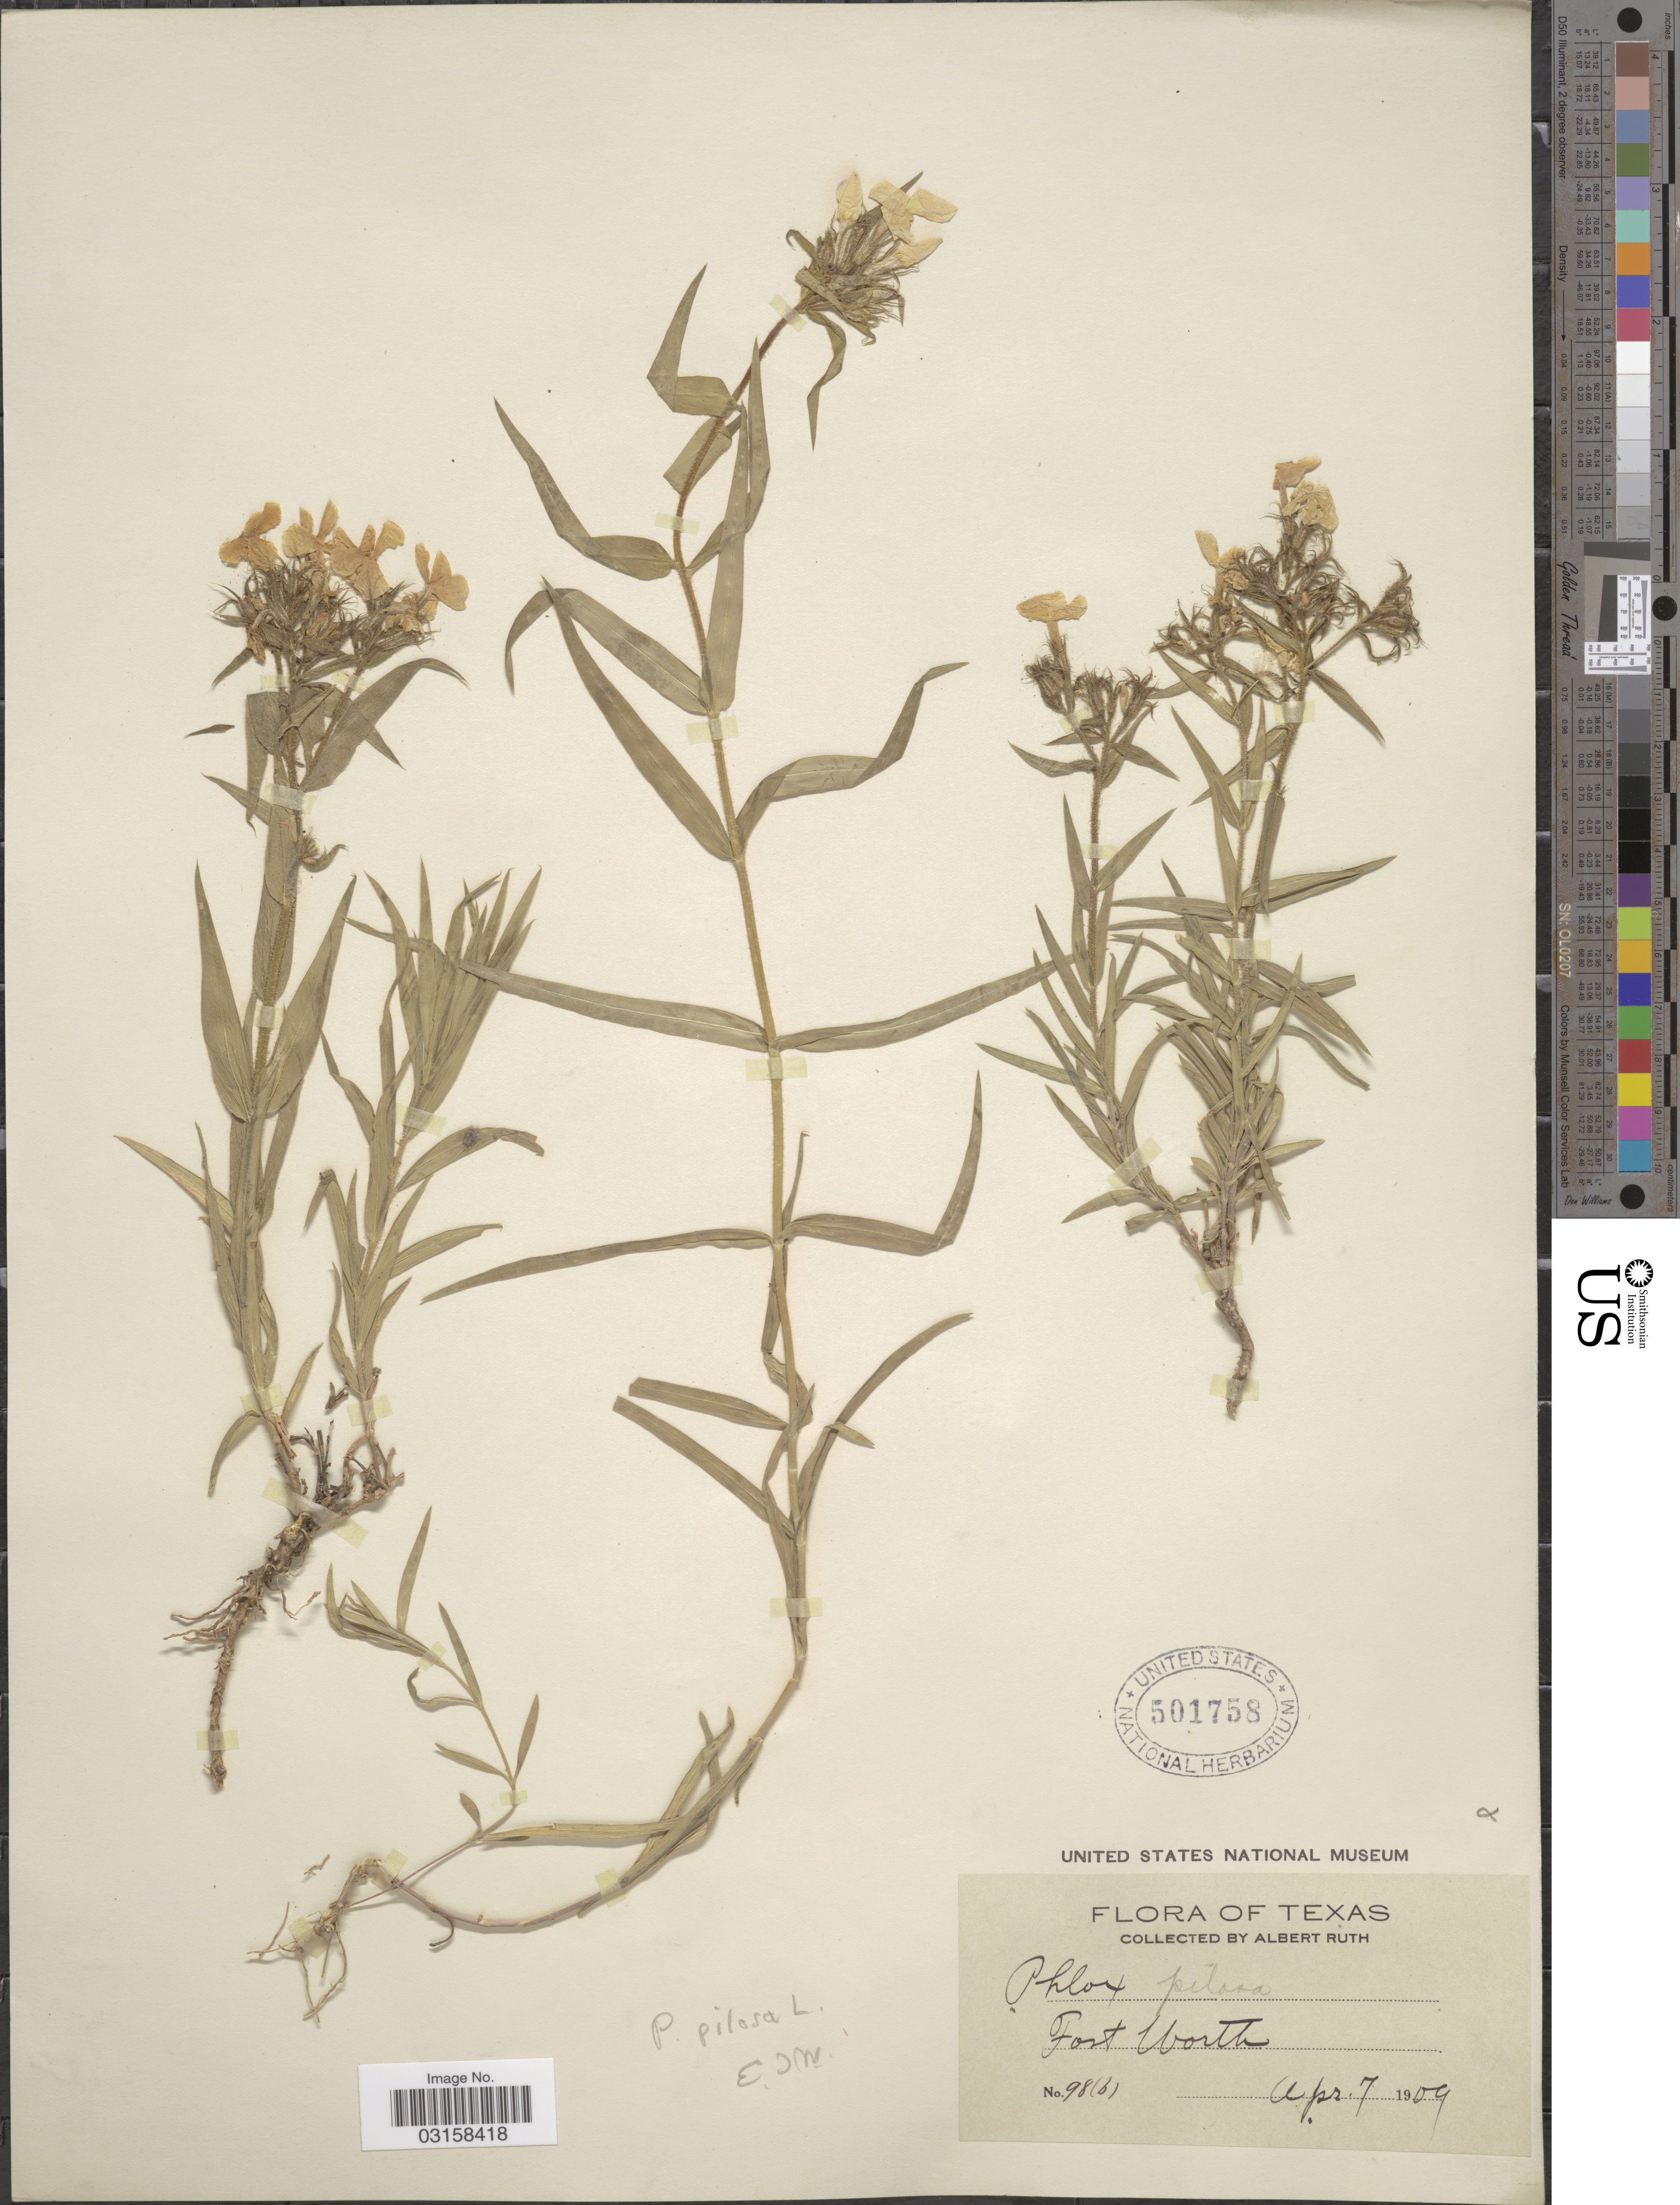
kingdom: Plantae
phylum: Tracheophyta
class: Magnoliopsida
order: Ericales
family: Polemoniaceae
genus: Phlox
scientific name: Phlox pilosa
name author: L.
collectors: A. Ruth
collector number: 98(b)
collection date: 1909-04-07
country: United States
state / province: Texas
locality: Fort Worth.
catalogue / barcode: US 501758